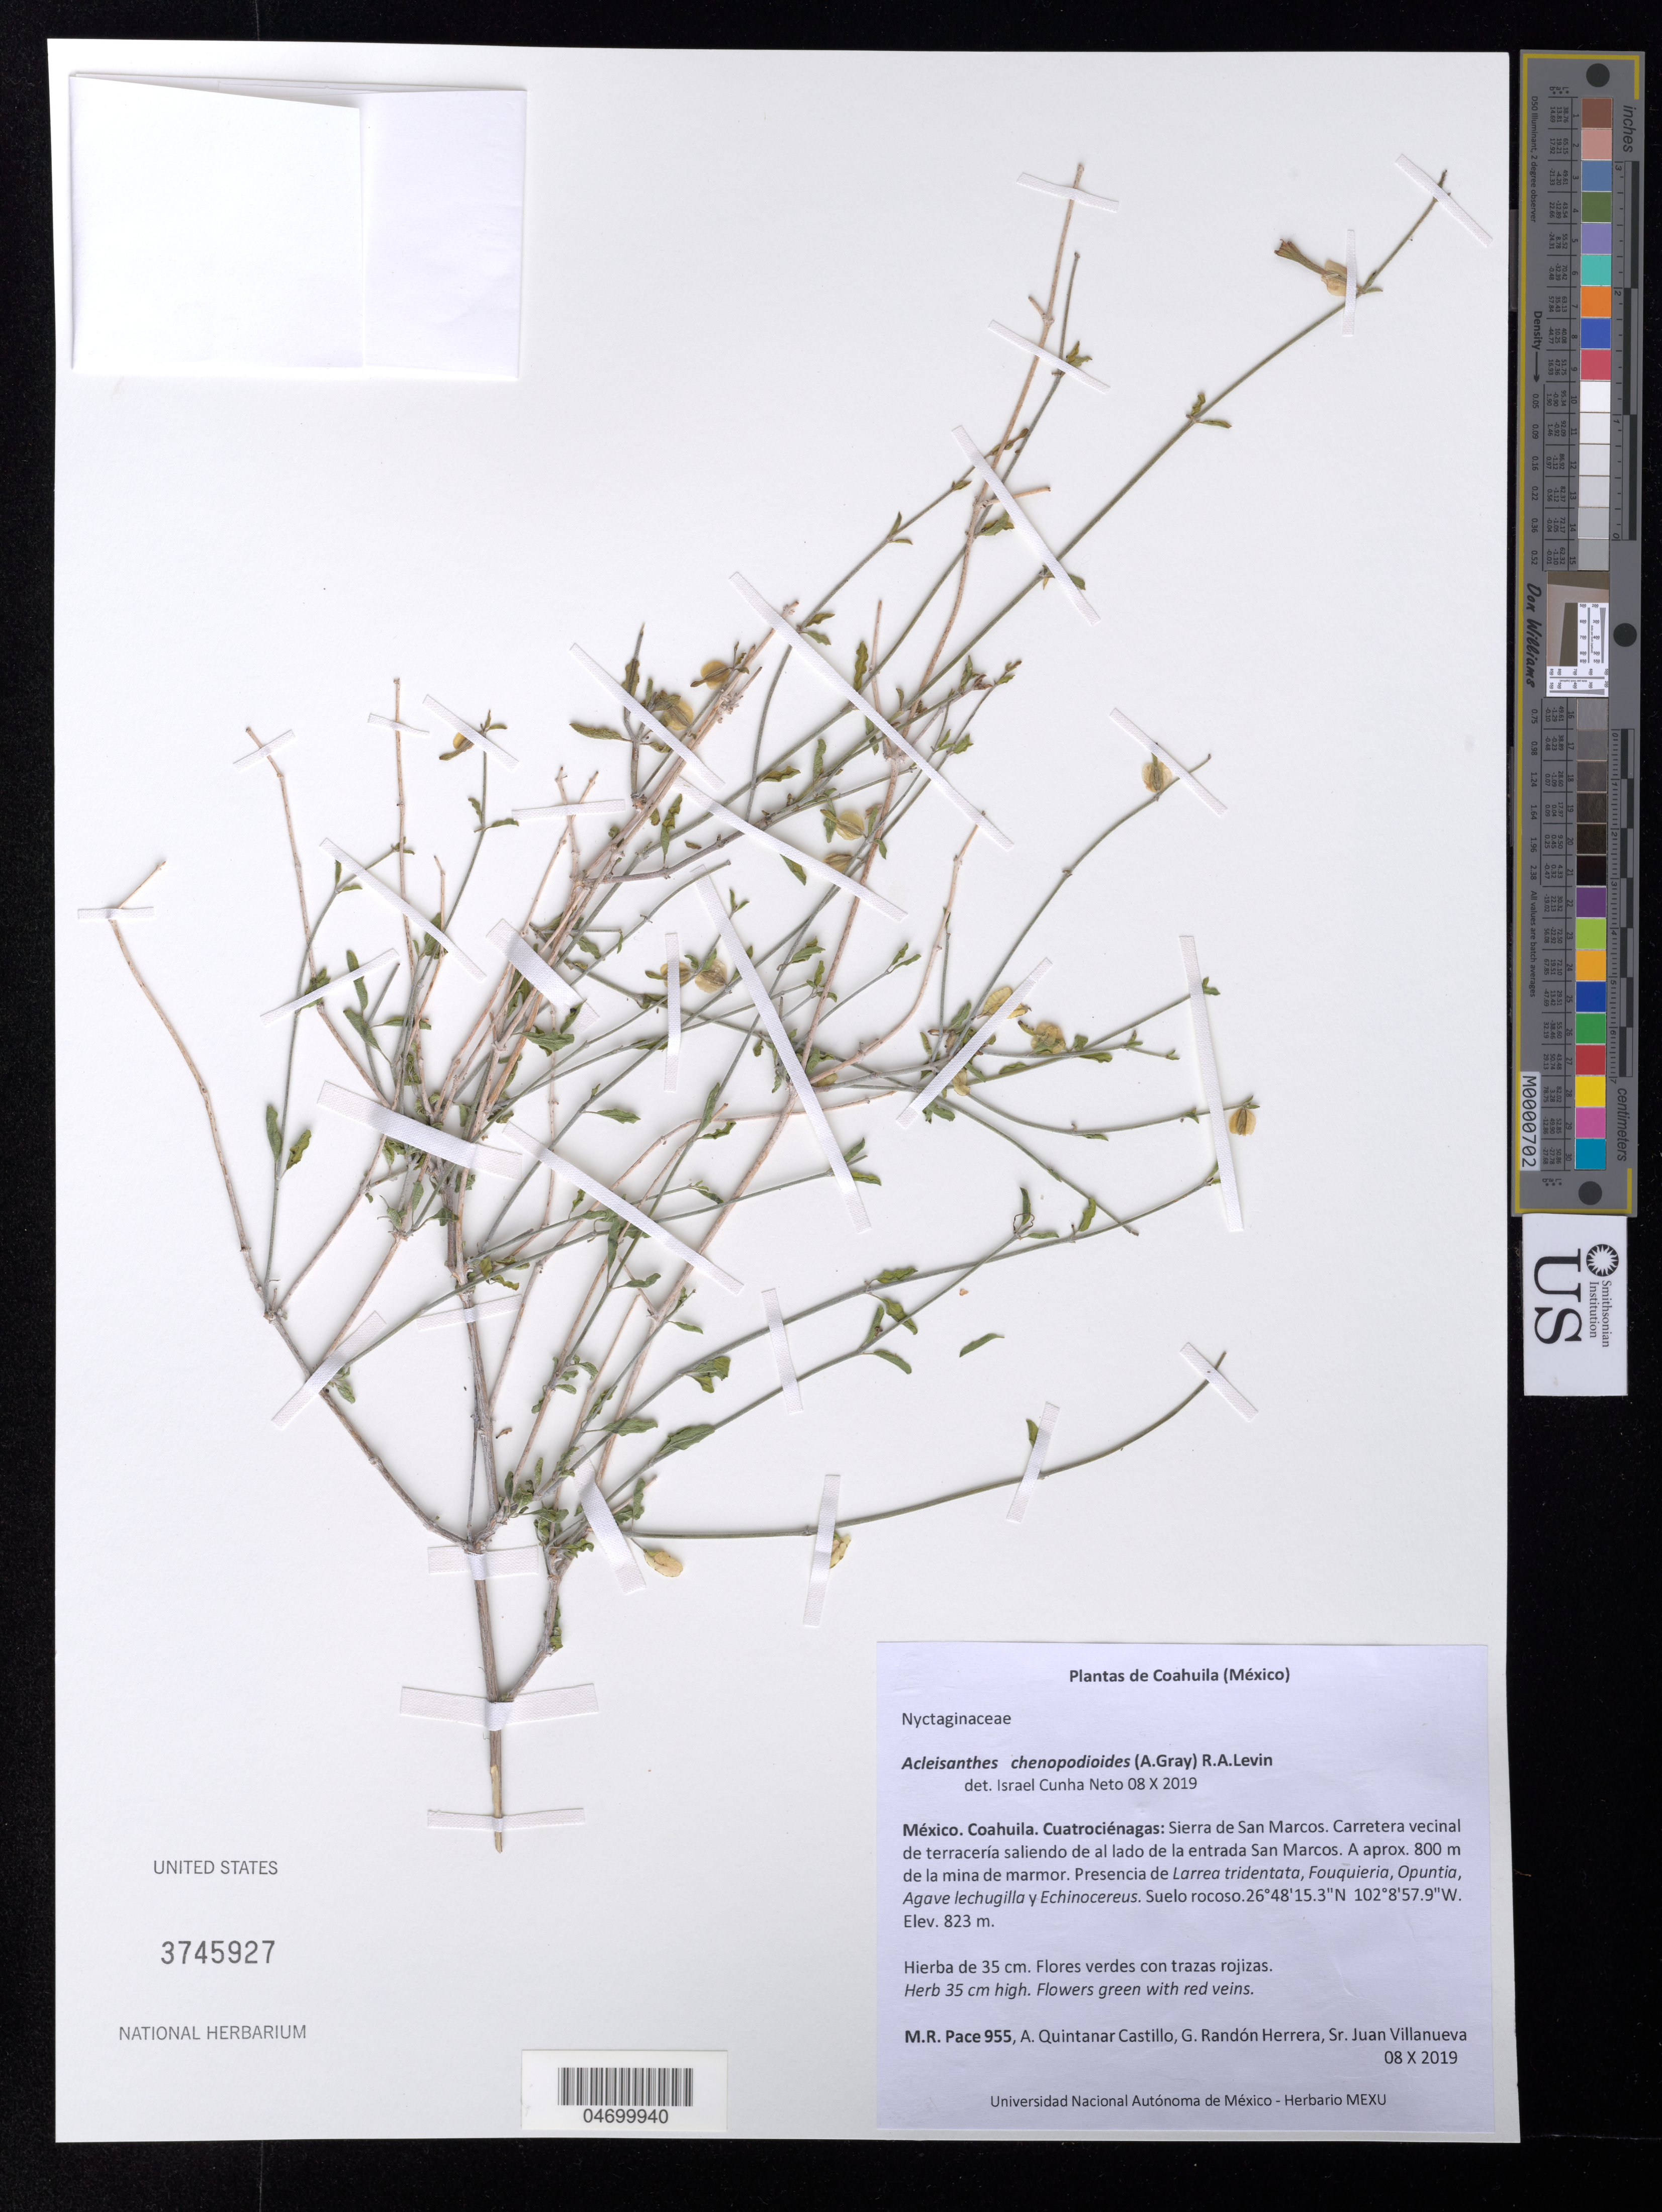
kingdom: Plantae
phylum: Tracheophyta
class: Magnoliopsida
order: Caryophyllales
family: Nyctaginaceae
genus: Acleisanthes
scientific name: Acleisanthes chenopodioides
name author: (A. Gray) R.A. Levin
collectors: M. Pace, A. Quintanar Castillo, G. Randón Herrera & J. Villanueva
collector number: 955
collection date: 2019-10-08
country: Mexico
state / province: Coahuila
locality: Cuatrociénagas: Sierra de San Marcos. Carretera vecinal de terracería saliendo de al lado de la entrada San Marcos. A aprox. 800 m de la mina de marmor.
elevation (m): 823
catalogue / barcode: US 3745927